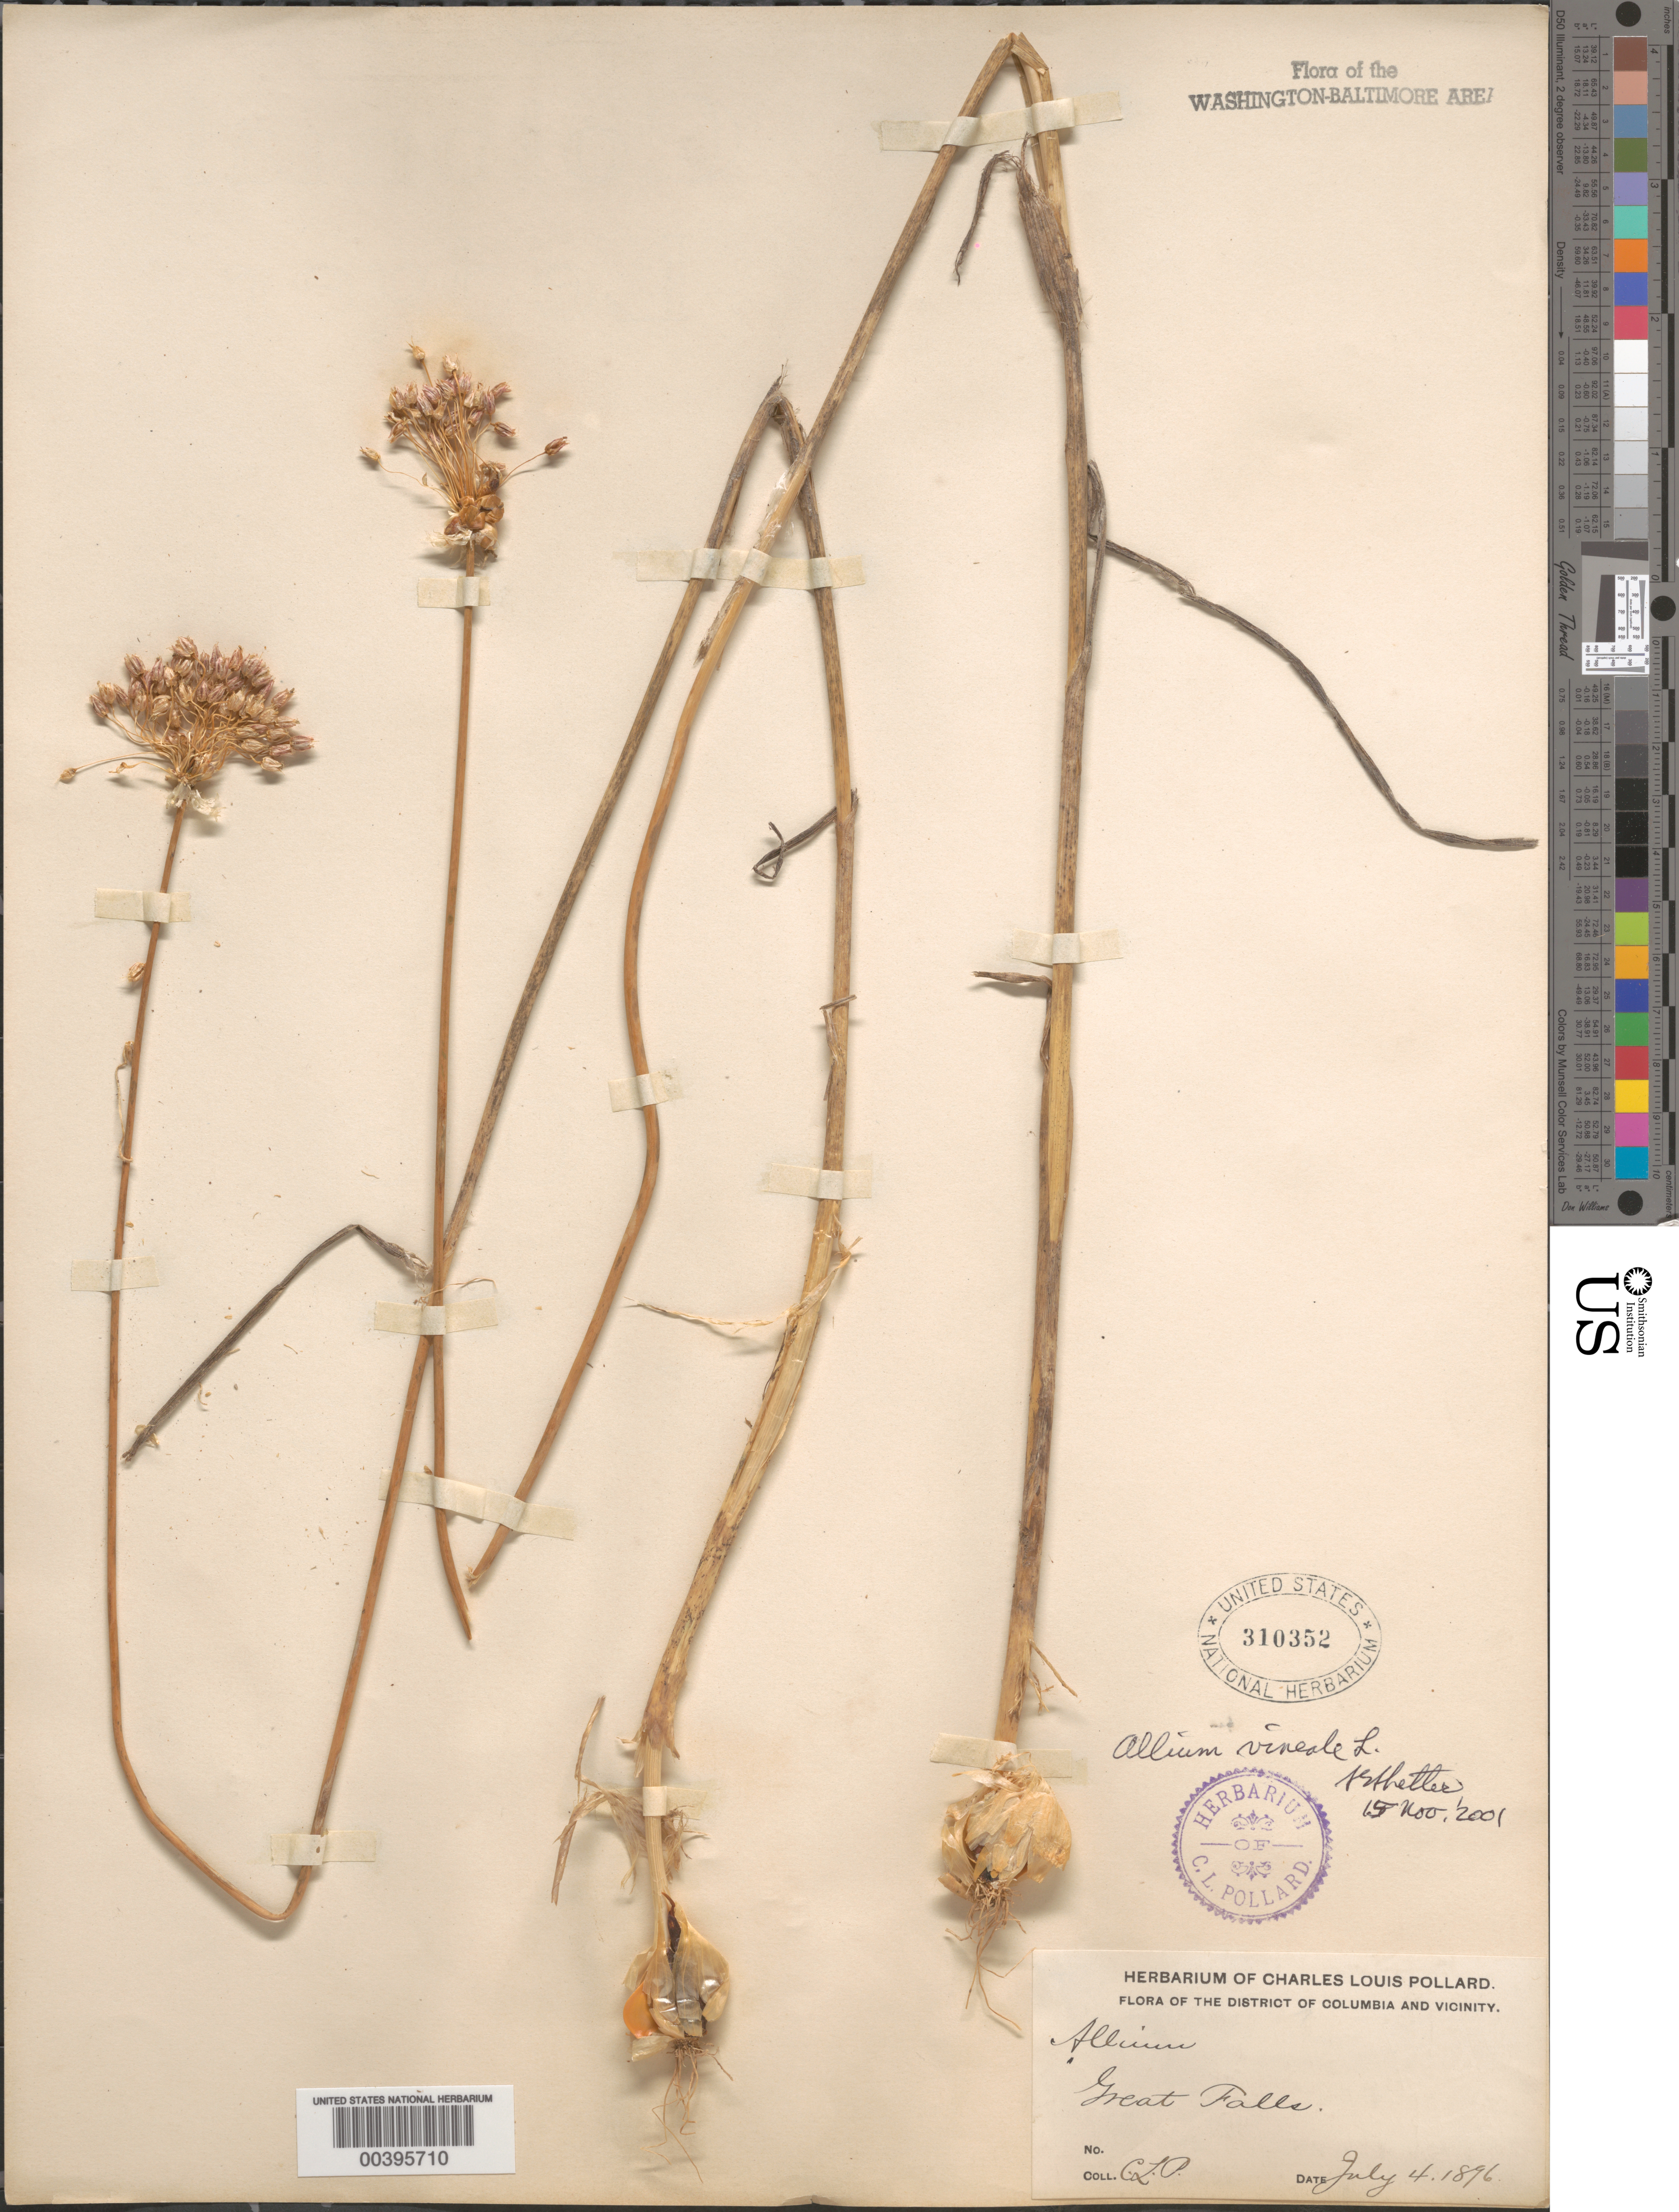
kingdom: Plantae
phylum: Tracheophyta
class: Liliopsida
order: Asparagales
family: Amaryllidaceae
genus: Allium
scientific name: Allium vineale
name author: L.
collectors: C. L. Pollard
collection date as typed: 04 Jul 1896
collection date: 1896-07-04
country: United States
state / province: Virginia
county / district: Fairfax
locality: Great Falls C. and O. Canal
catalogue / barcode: US 310352